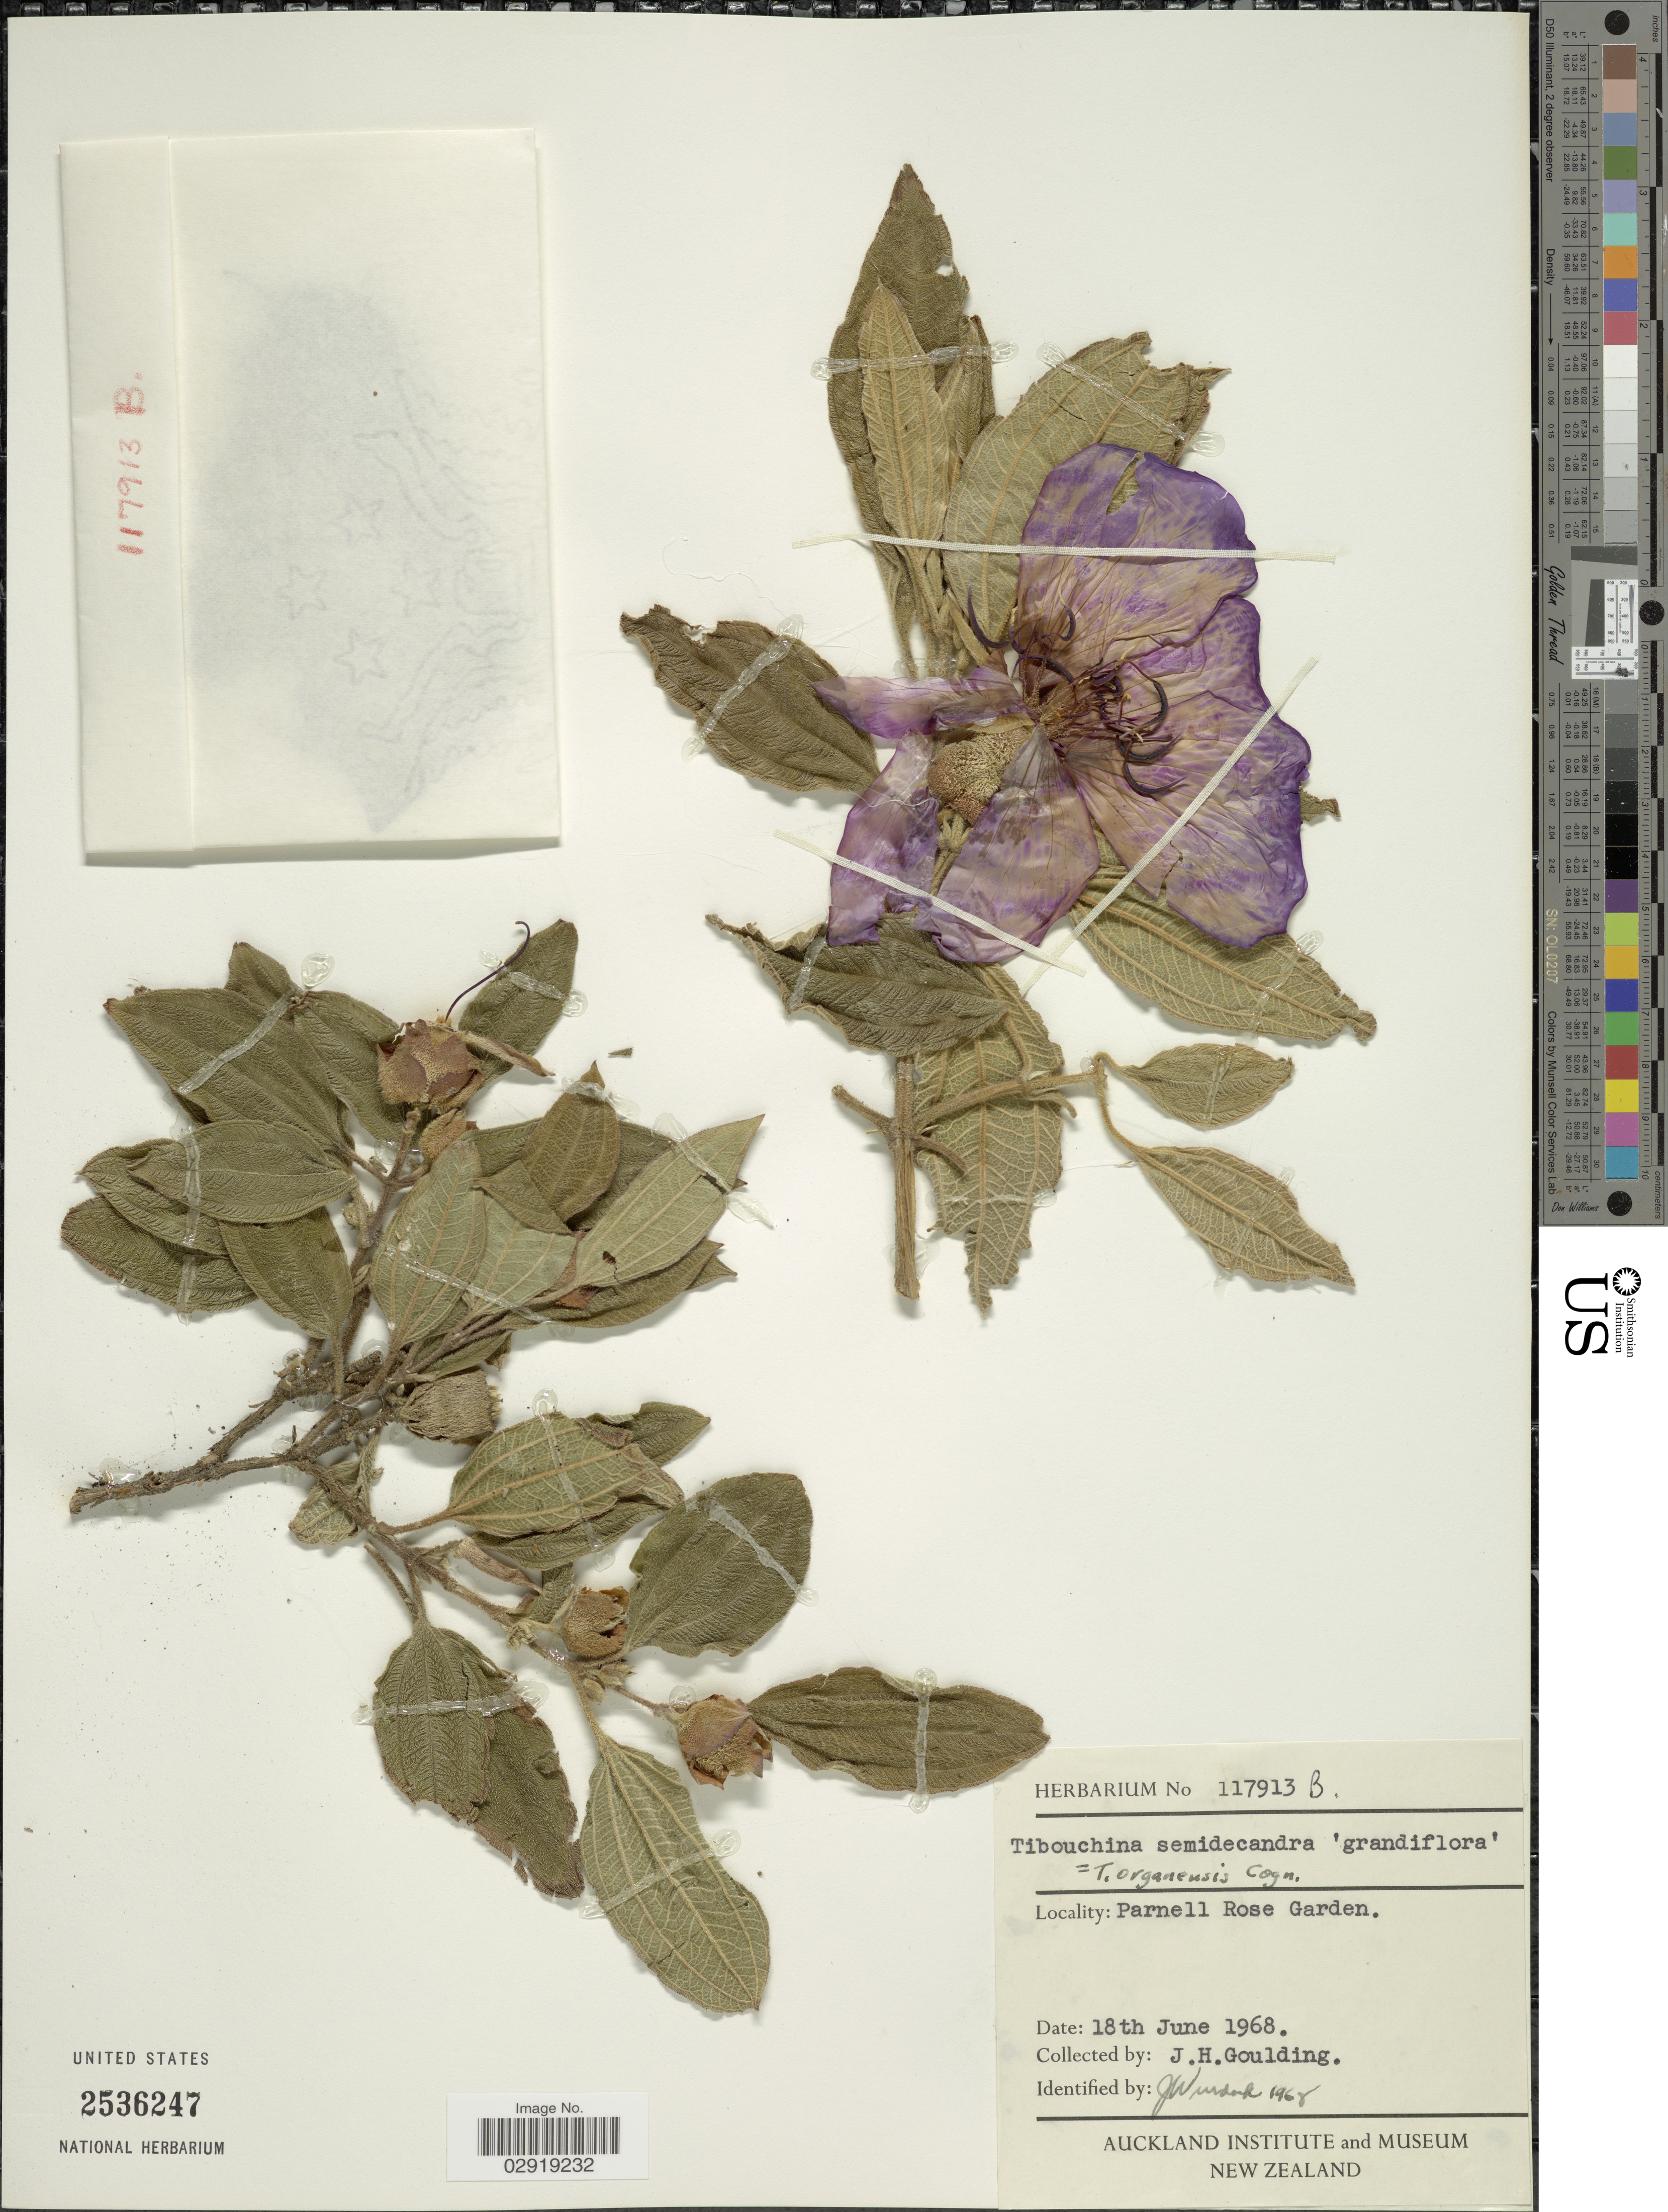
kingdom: Plantae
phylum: Tracheophyta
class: Magnoliopsida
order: Myrtales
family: Melastomataceae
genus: Pleroma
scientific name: Pleroma foveolatum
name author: (Naudin) Triana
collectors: J. Goulding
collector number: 117913B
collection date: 1968-06-18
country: New Zealand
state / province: Auckland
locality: Parnell Rose Garden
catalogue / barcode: US 2536247